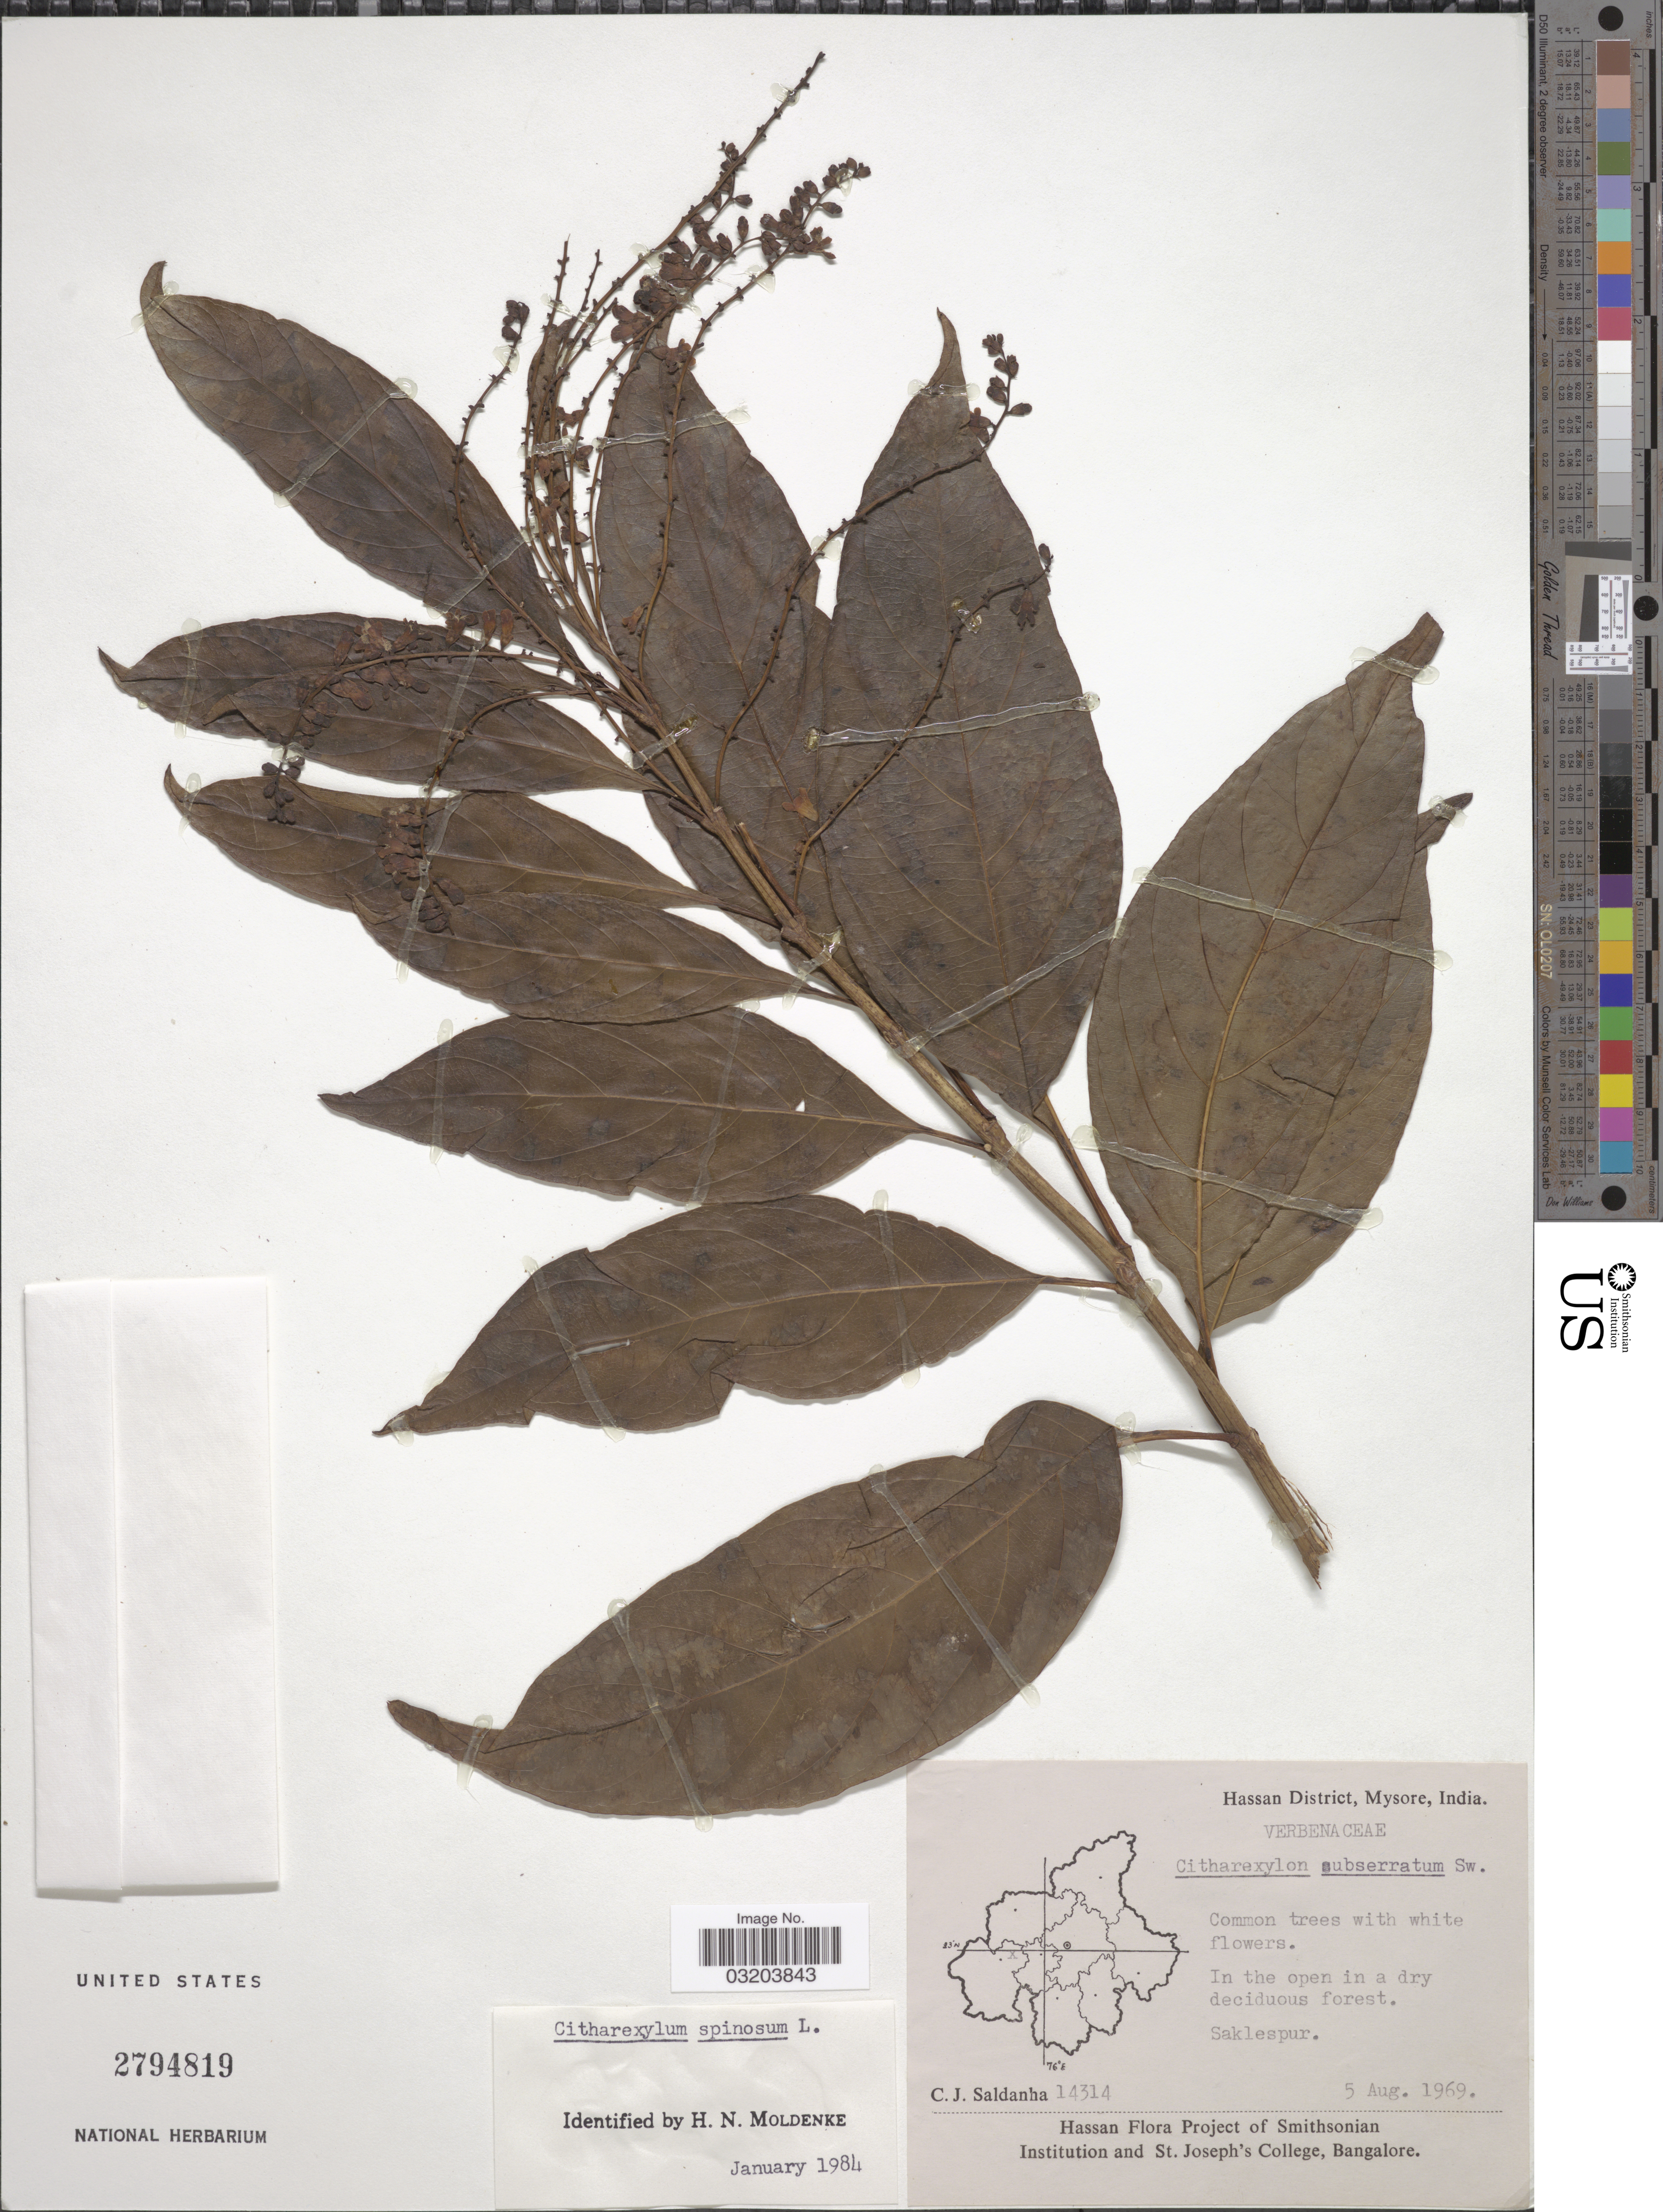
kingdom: Plantae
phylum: Tracheophyta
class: Magnoliopsida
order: Lamiales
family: Verbenaceae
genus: Citharexylum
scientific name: Citharexylum spinosum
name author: L.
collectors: C. J. Saldanha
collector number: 14314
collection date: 1969-08-05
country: India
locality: Hassan District, Mysore. Saklespur.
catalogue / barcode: US 2794819